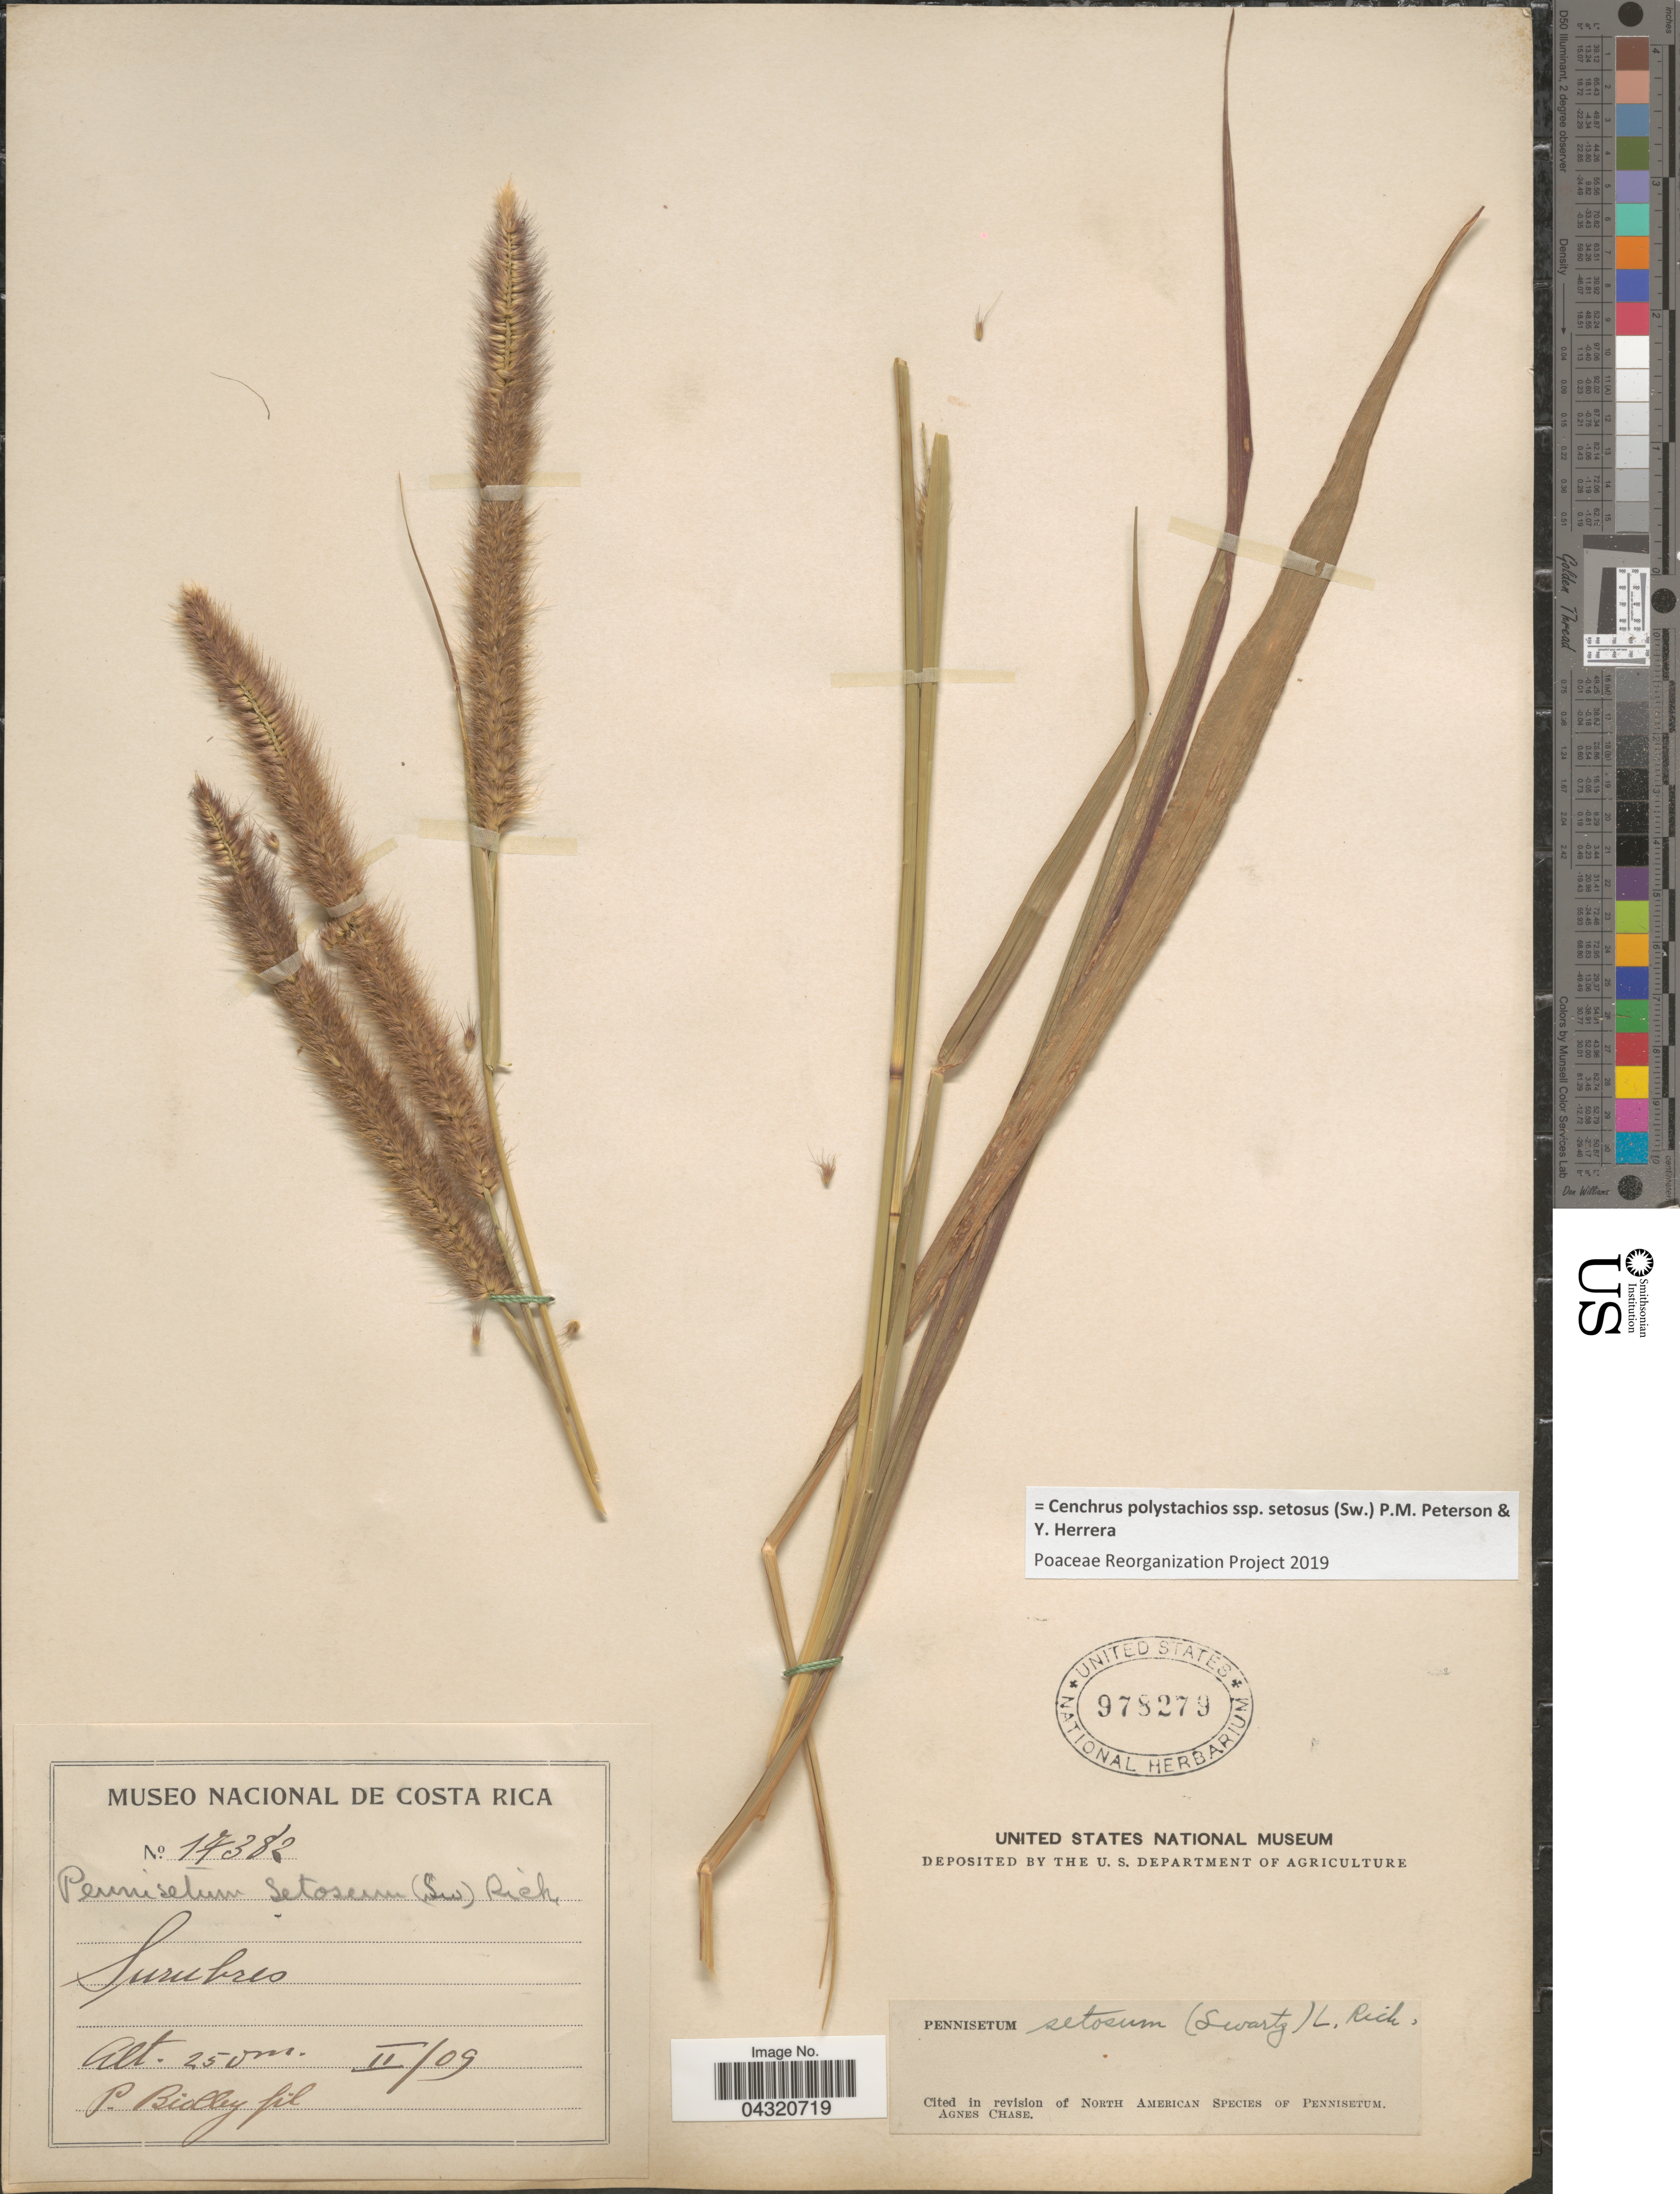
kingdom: Plantae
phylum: Tracheophyta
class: Liliopsida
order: Poales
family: Poaceae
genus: Cenchrus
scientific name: Cenchrus polystachios subsp. setosus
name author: (Sw.) P.M. Peterson & Y. Herrera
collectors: P. Biolley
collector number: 17382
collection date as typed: Transcribed d/m/y: /2/9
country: Costa Rica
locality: Surubres.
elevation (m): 250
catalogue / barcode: US 978279